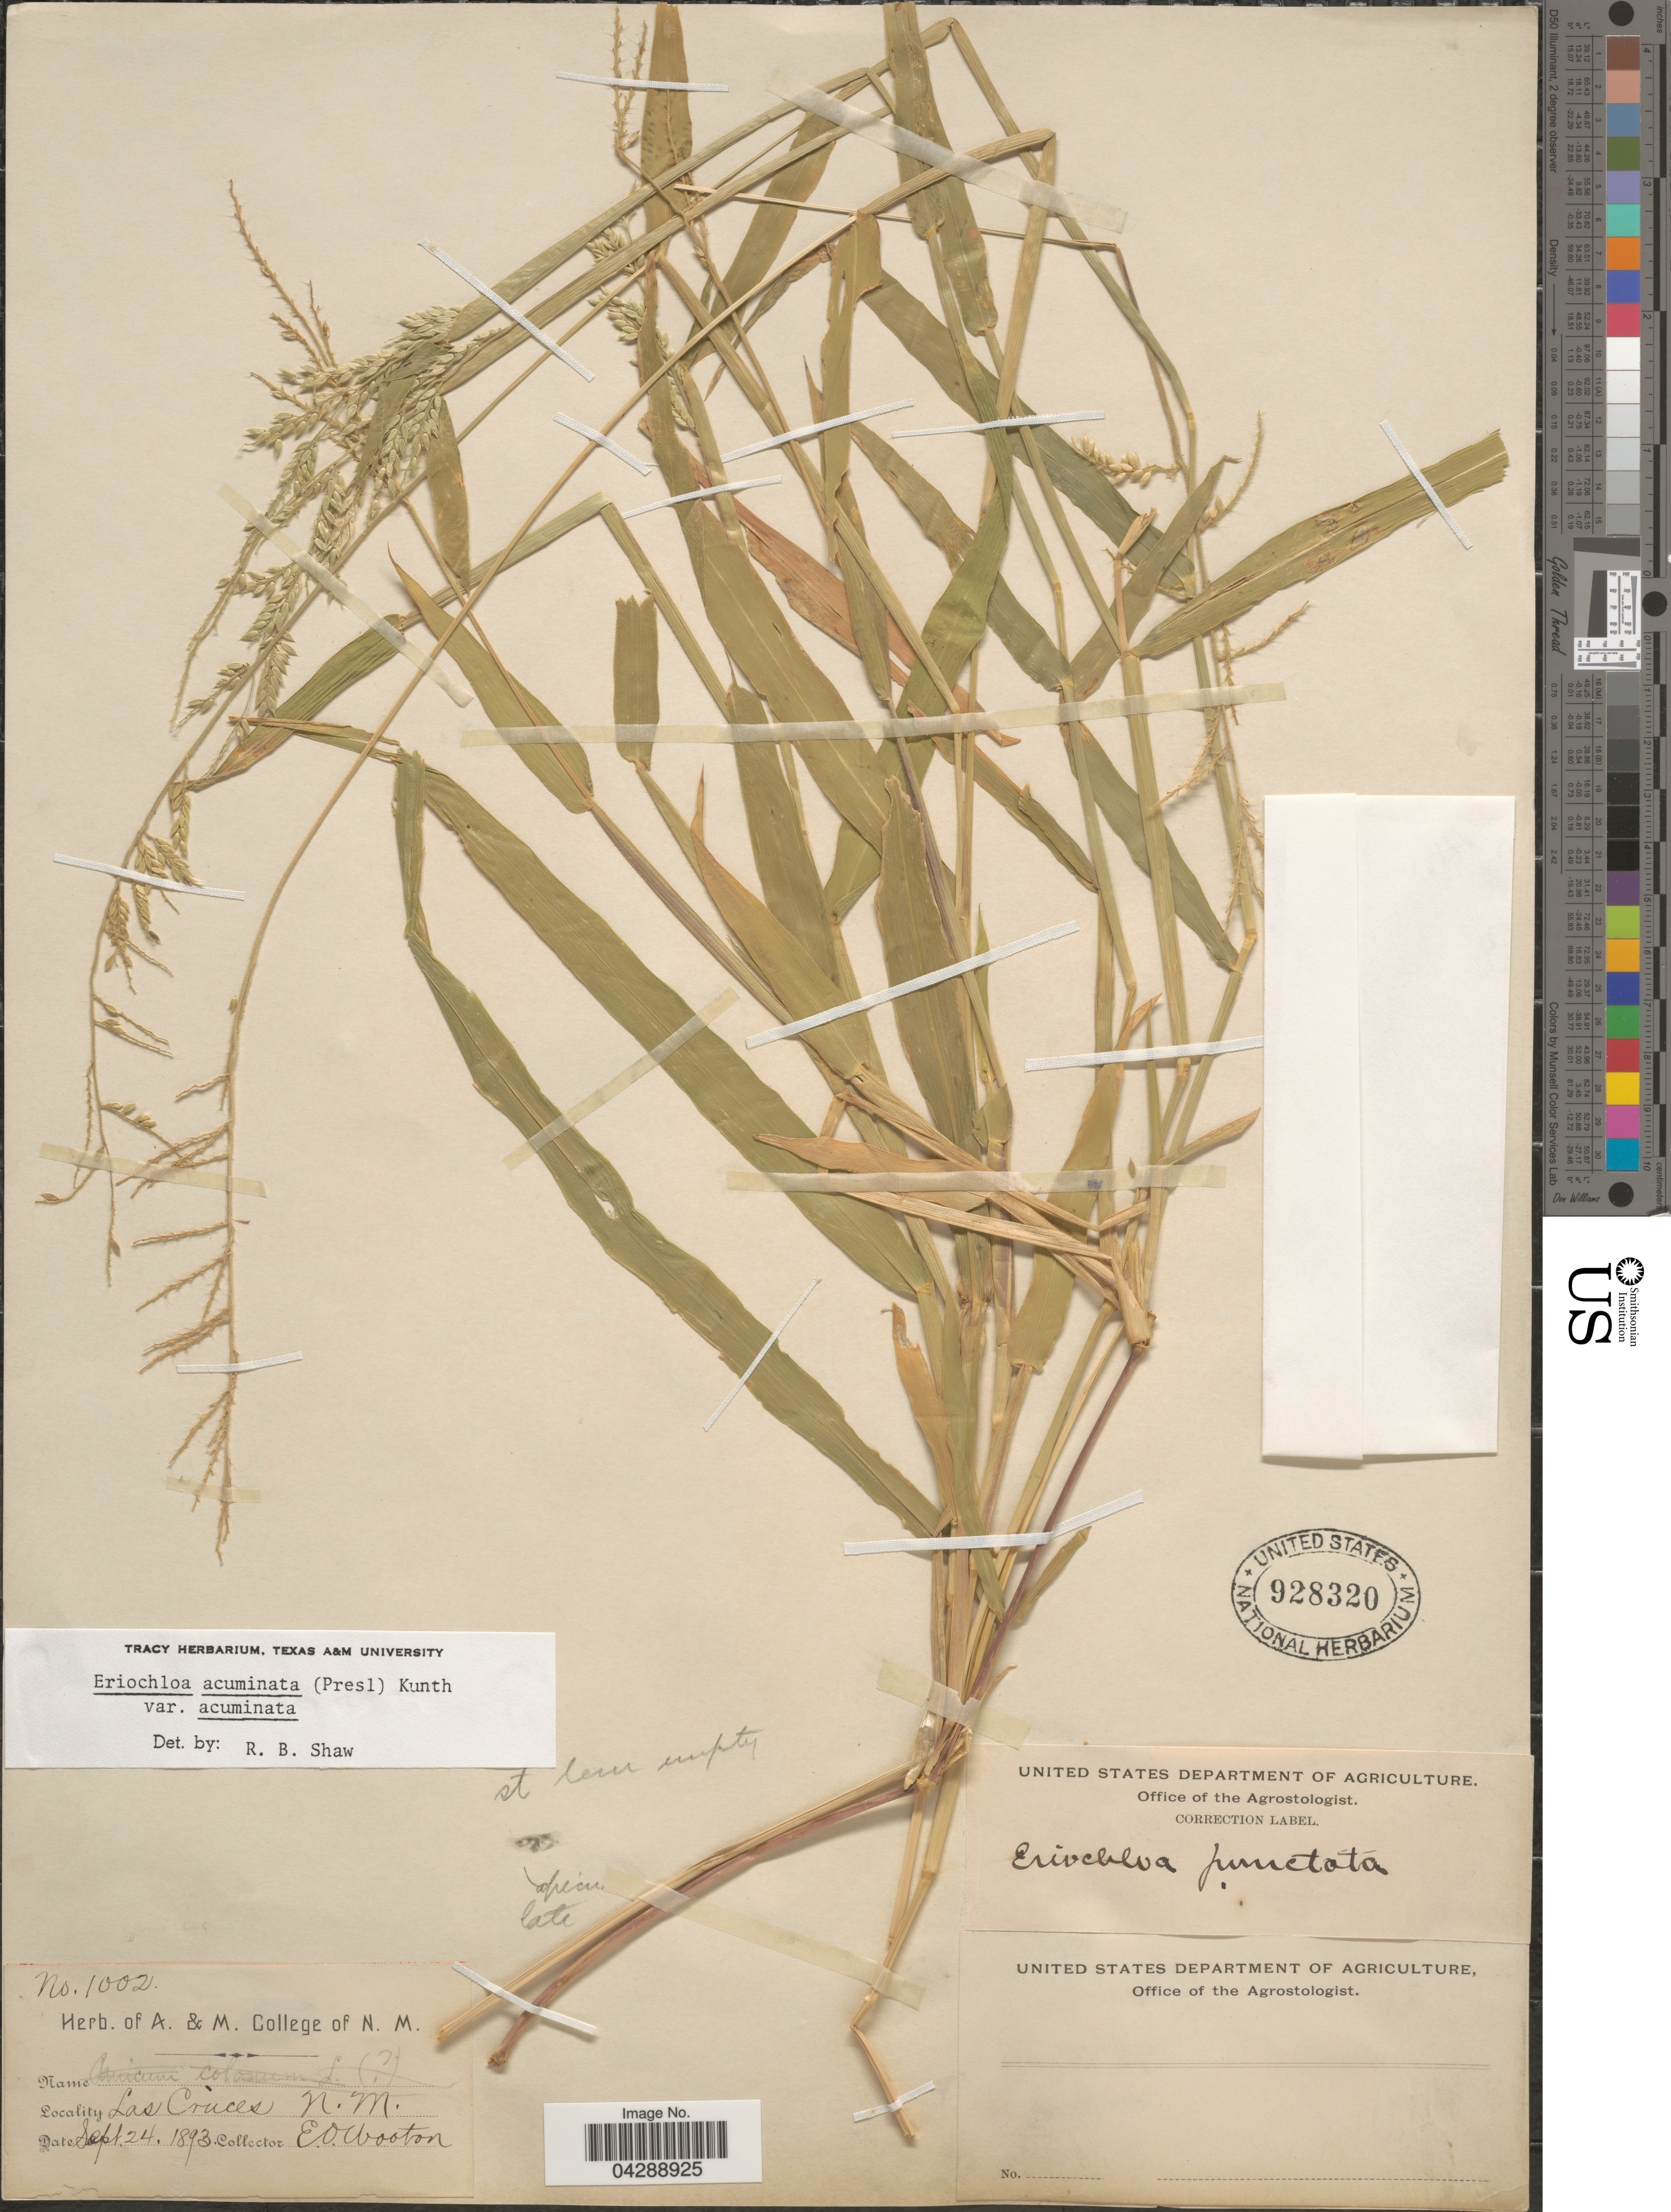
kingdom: Plantae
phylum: Tracheophyta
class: Liliopsida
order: Poales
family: Poaceae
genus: Eriochloa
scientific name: Eriochloa acuminata var. acuminata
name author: (J. Presl) Kunth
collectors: E. O. Wooton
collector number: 1002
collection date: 1893-09-24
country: United States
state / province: New Mexico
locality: Las Cruces.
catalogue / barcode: US 928320